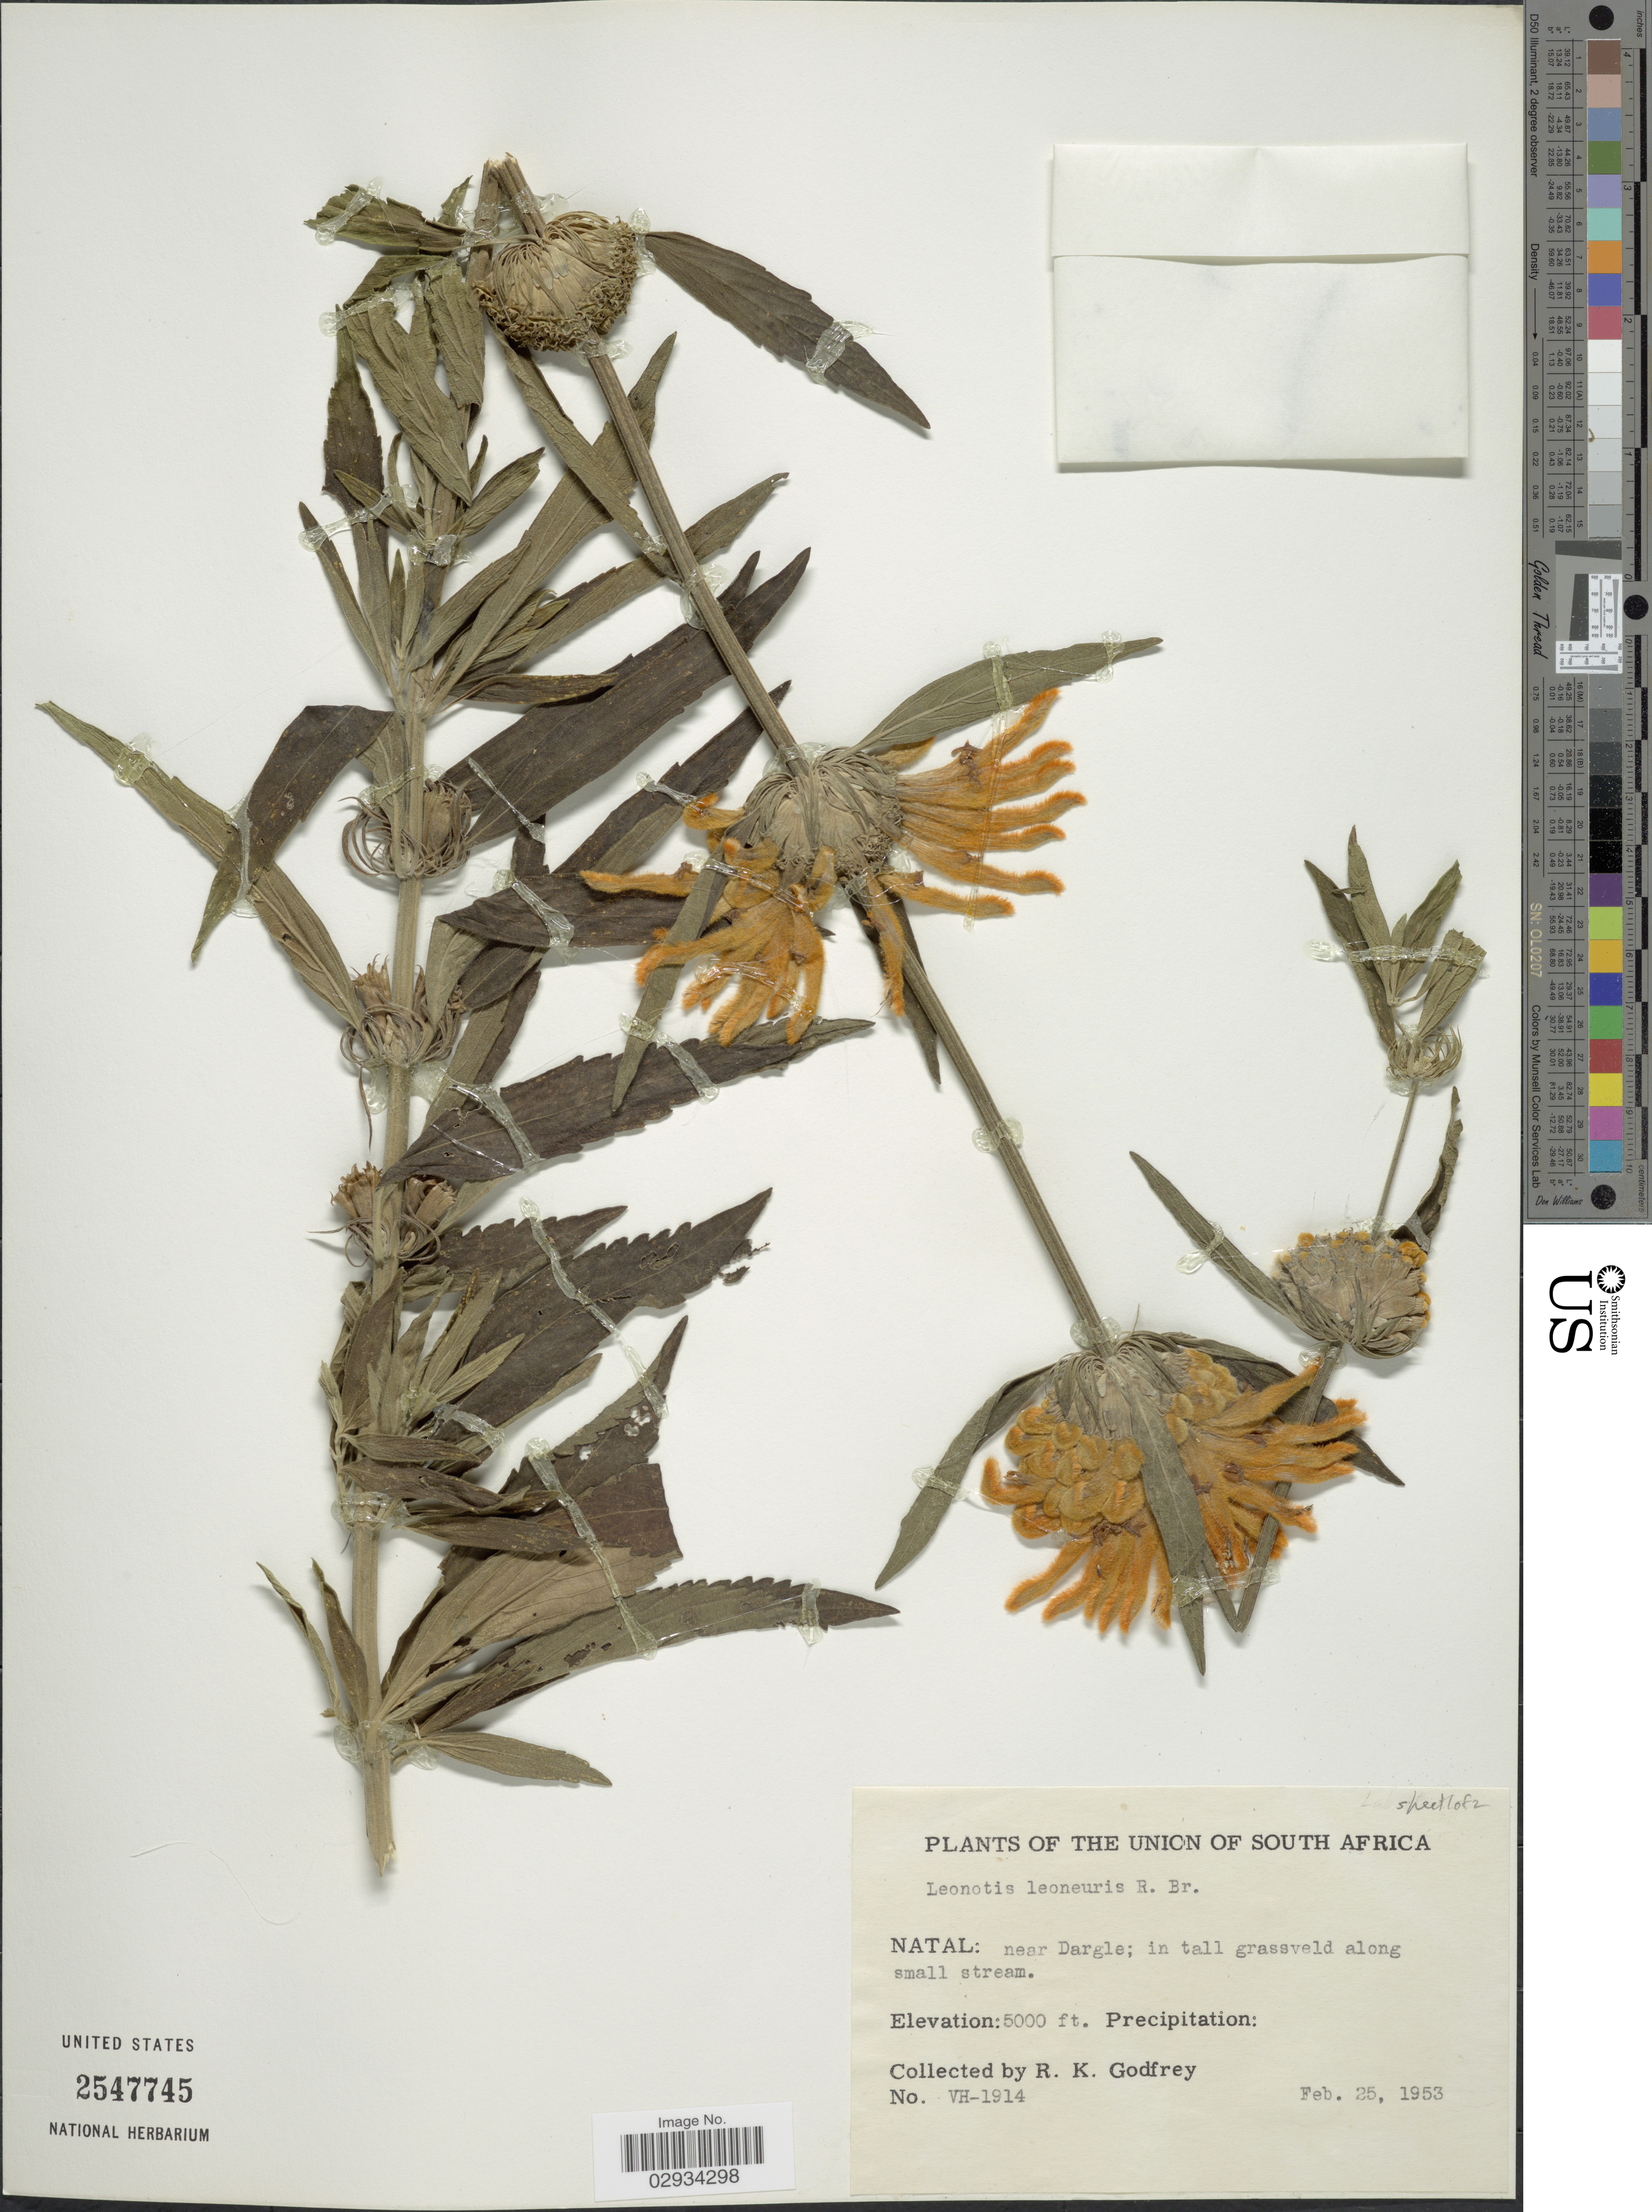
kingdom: Plantae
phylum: Tracheophyta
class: Magnoliopsida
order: Lamiales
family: Lamiaceae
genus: Leonotis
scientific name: Leonotis leonurus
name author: (L.) R. Br.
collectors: R. K. Godfrey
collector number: VH-1914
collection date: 1953-02-25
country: South Africa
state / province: KwaZulu-Natal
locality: Union of South Africa. Natal: near Dargle.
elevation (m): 1524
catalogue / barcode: US 2547745